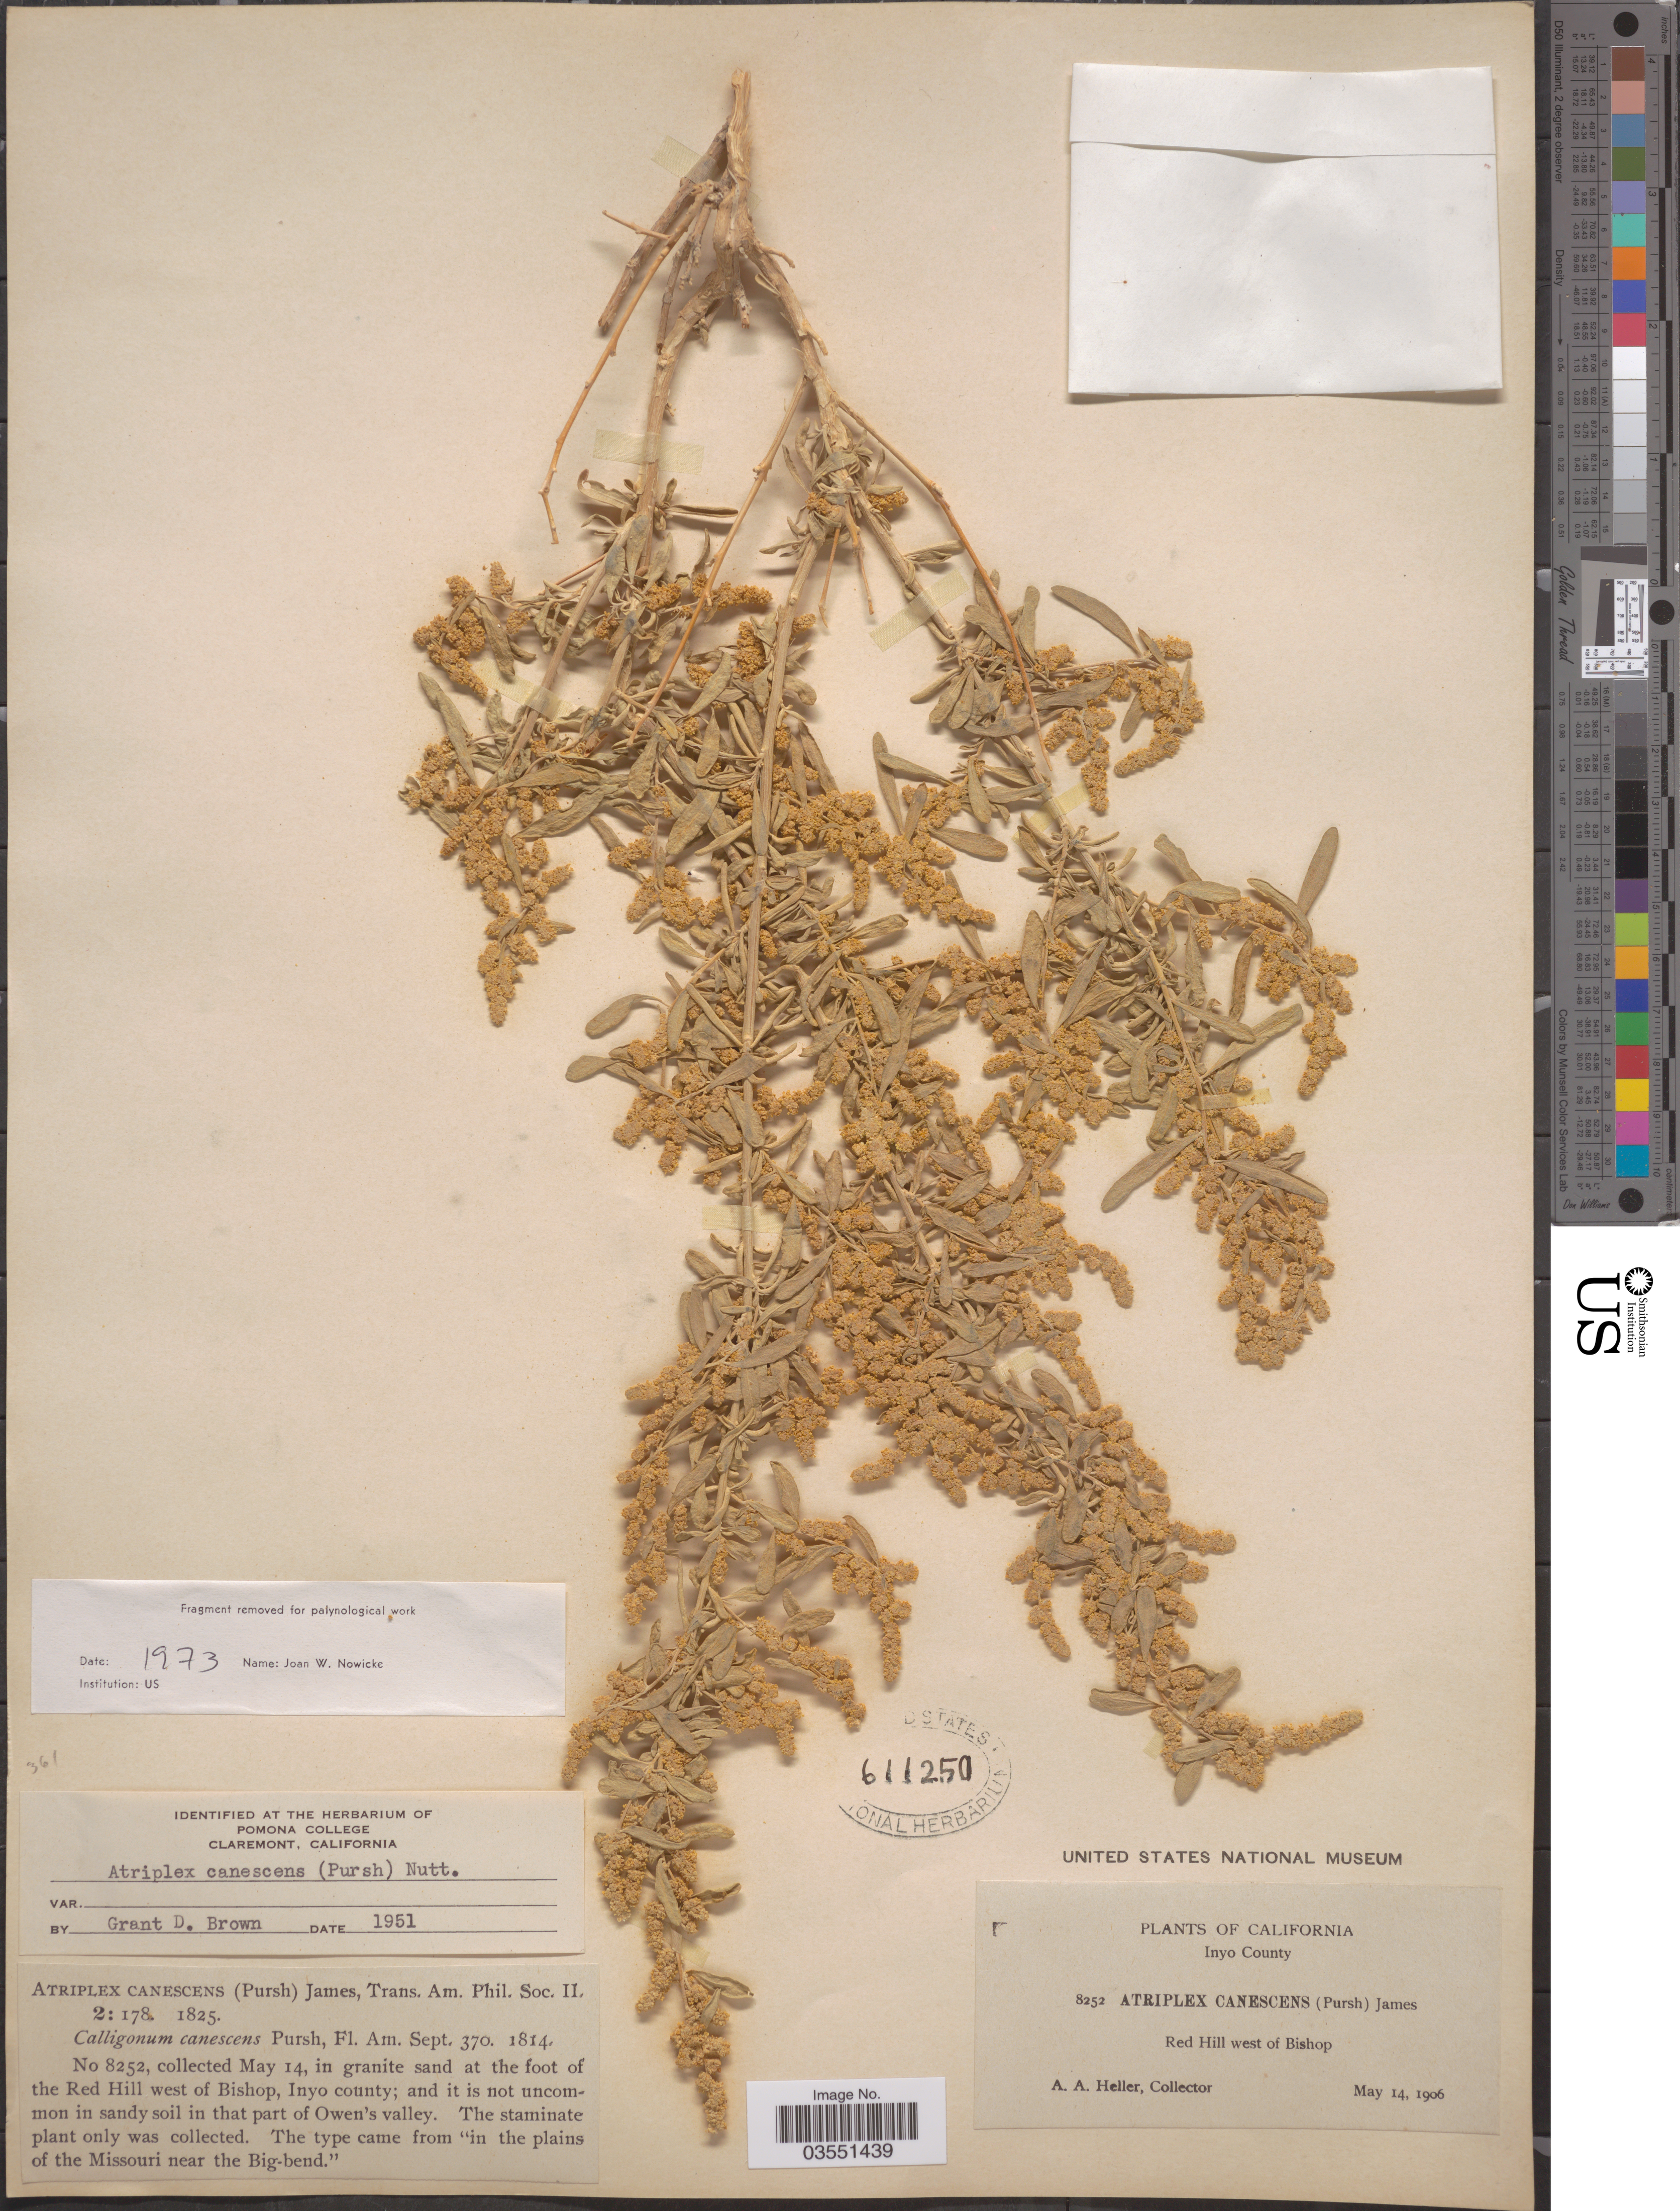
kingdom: Plantae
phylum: Tracheophyta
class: Magnoliopsida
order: Caryophyllales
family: Amaranthaceae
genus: Atriplex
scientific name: Atriplex canescens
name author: (Pursh) Nutt.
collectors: A. A. Heller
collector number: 8252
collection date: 1906-05-14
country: United States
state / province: California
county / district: Inyo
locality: Inyo County. Red Hill west of Bishop. In granite sand at the foot of the Red Hill west of Bishop.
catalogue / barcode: US 611250